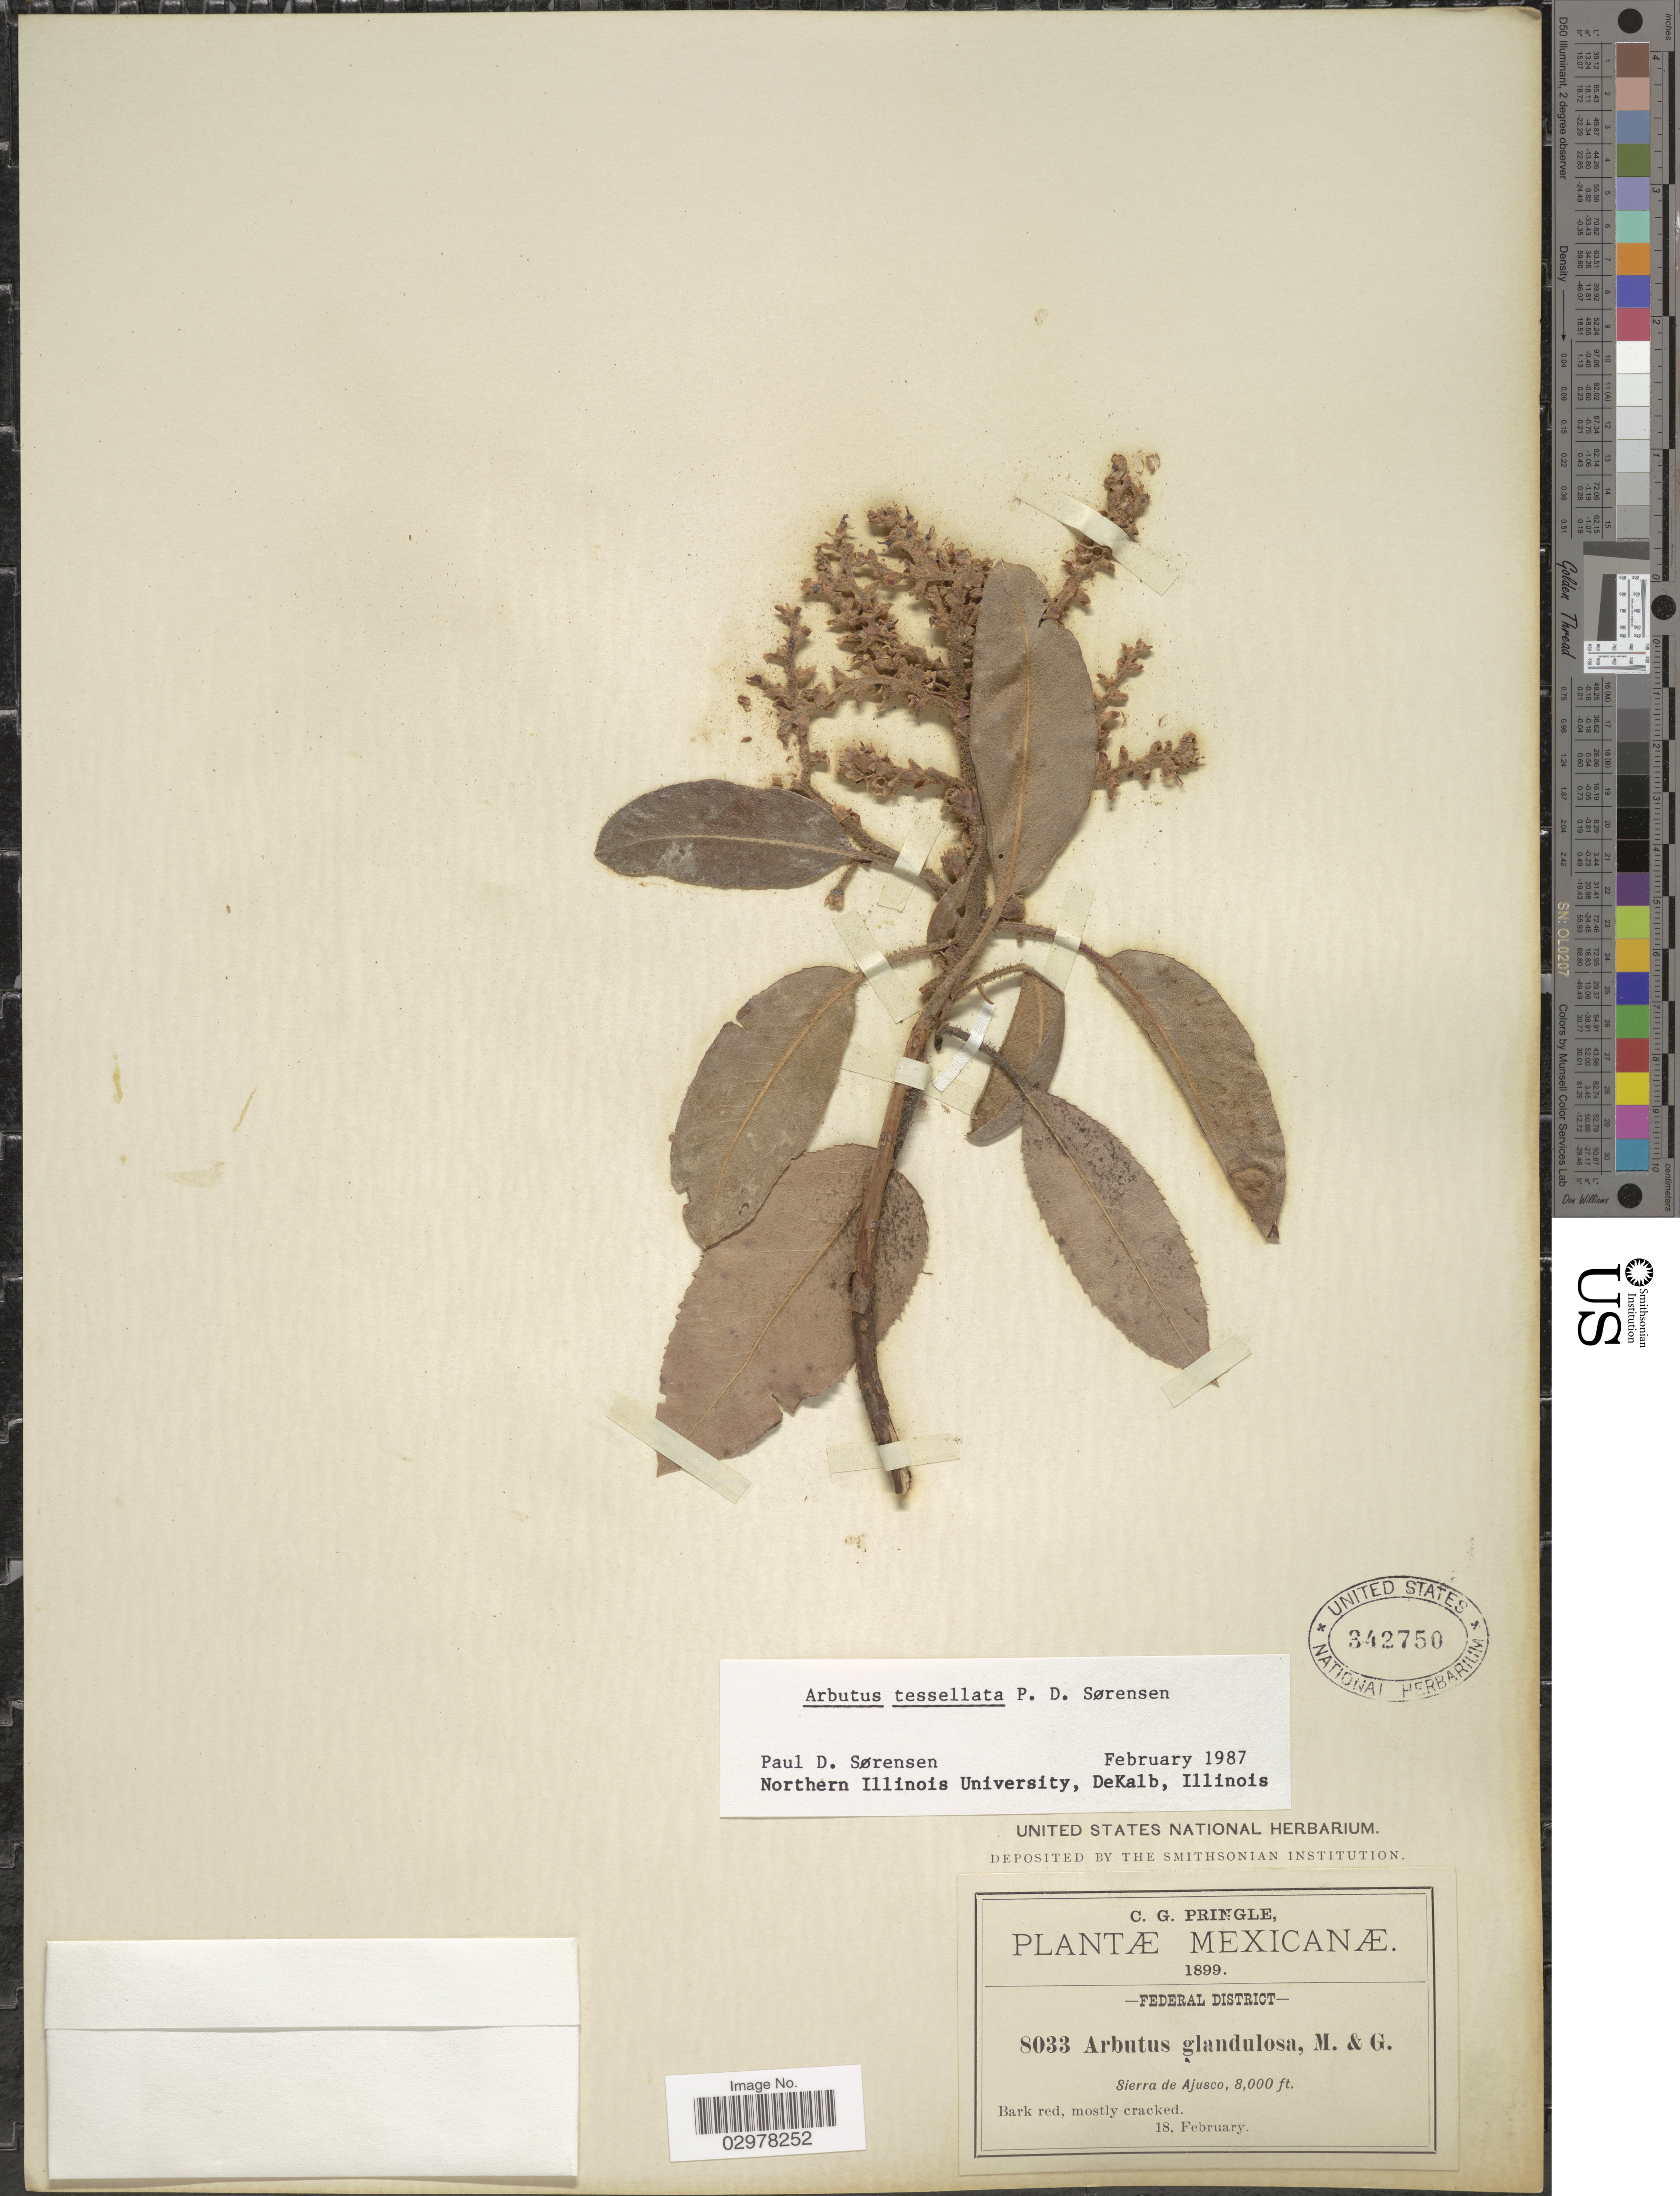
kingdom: Plantae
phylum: Tracheophyta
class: Magnoliopsida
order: Ericales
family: Ericaceae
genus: Arbutus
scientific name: Arbutus tessellata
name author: P.D. Sørensen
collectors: C. G. Pringle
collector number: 8033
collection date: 1899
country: Mexico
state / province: Distrito Federal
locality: Sierra de Ajusco.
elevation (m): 2438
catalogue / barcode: US 342750